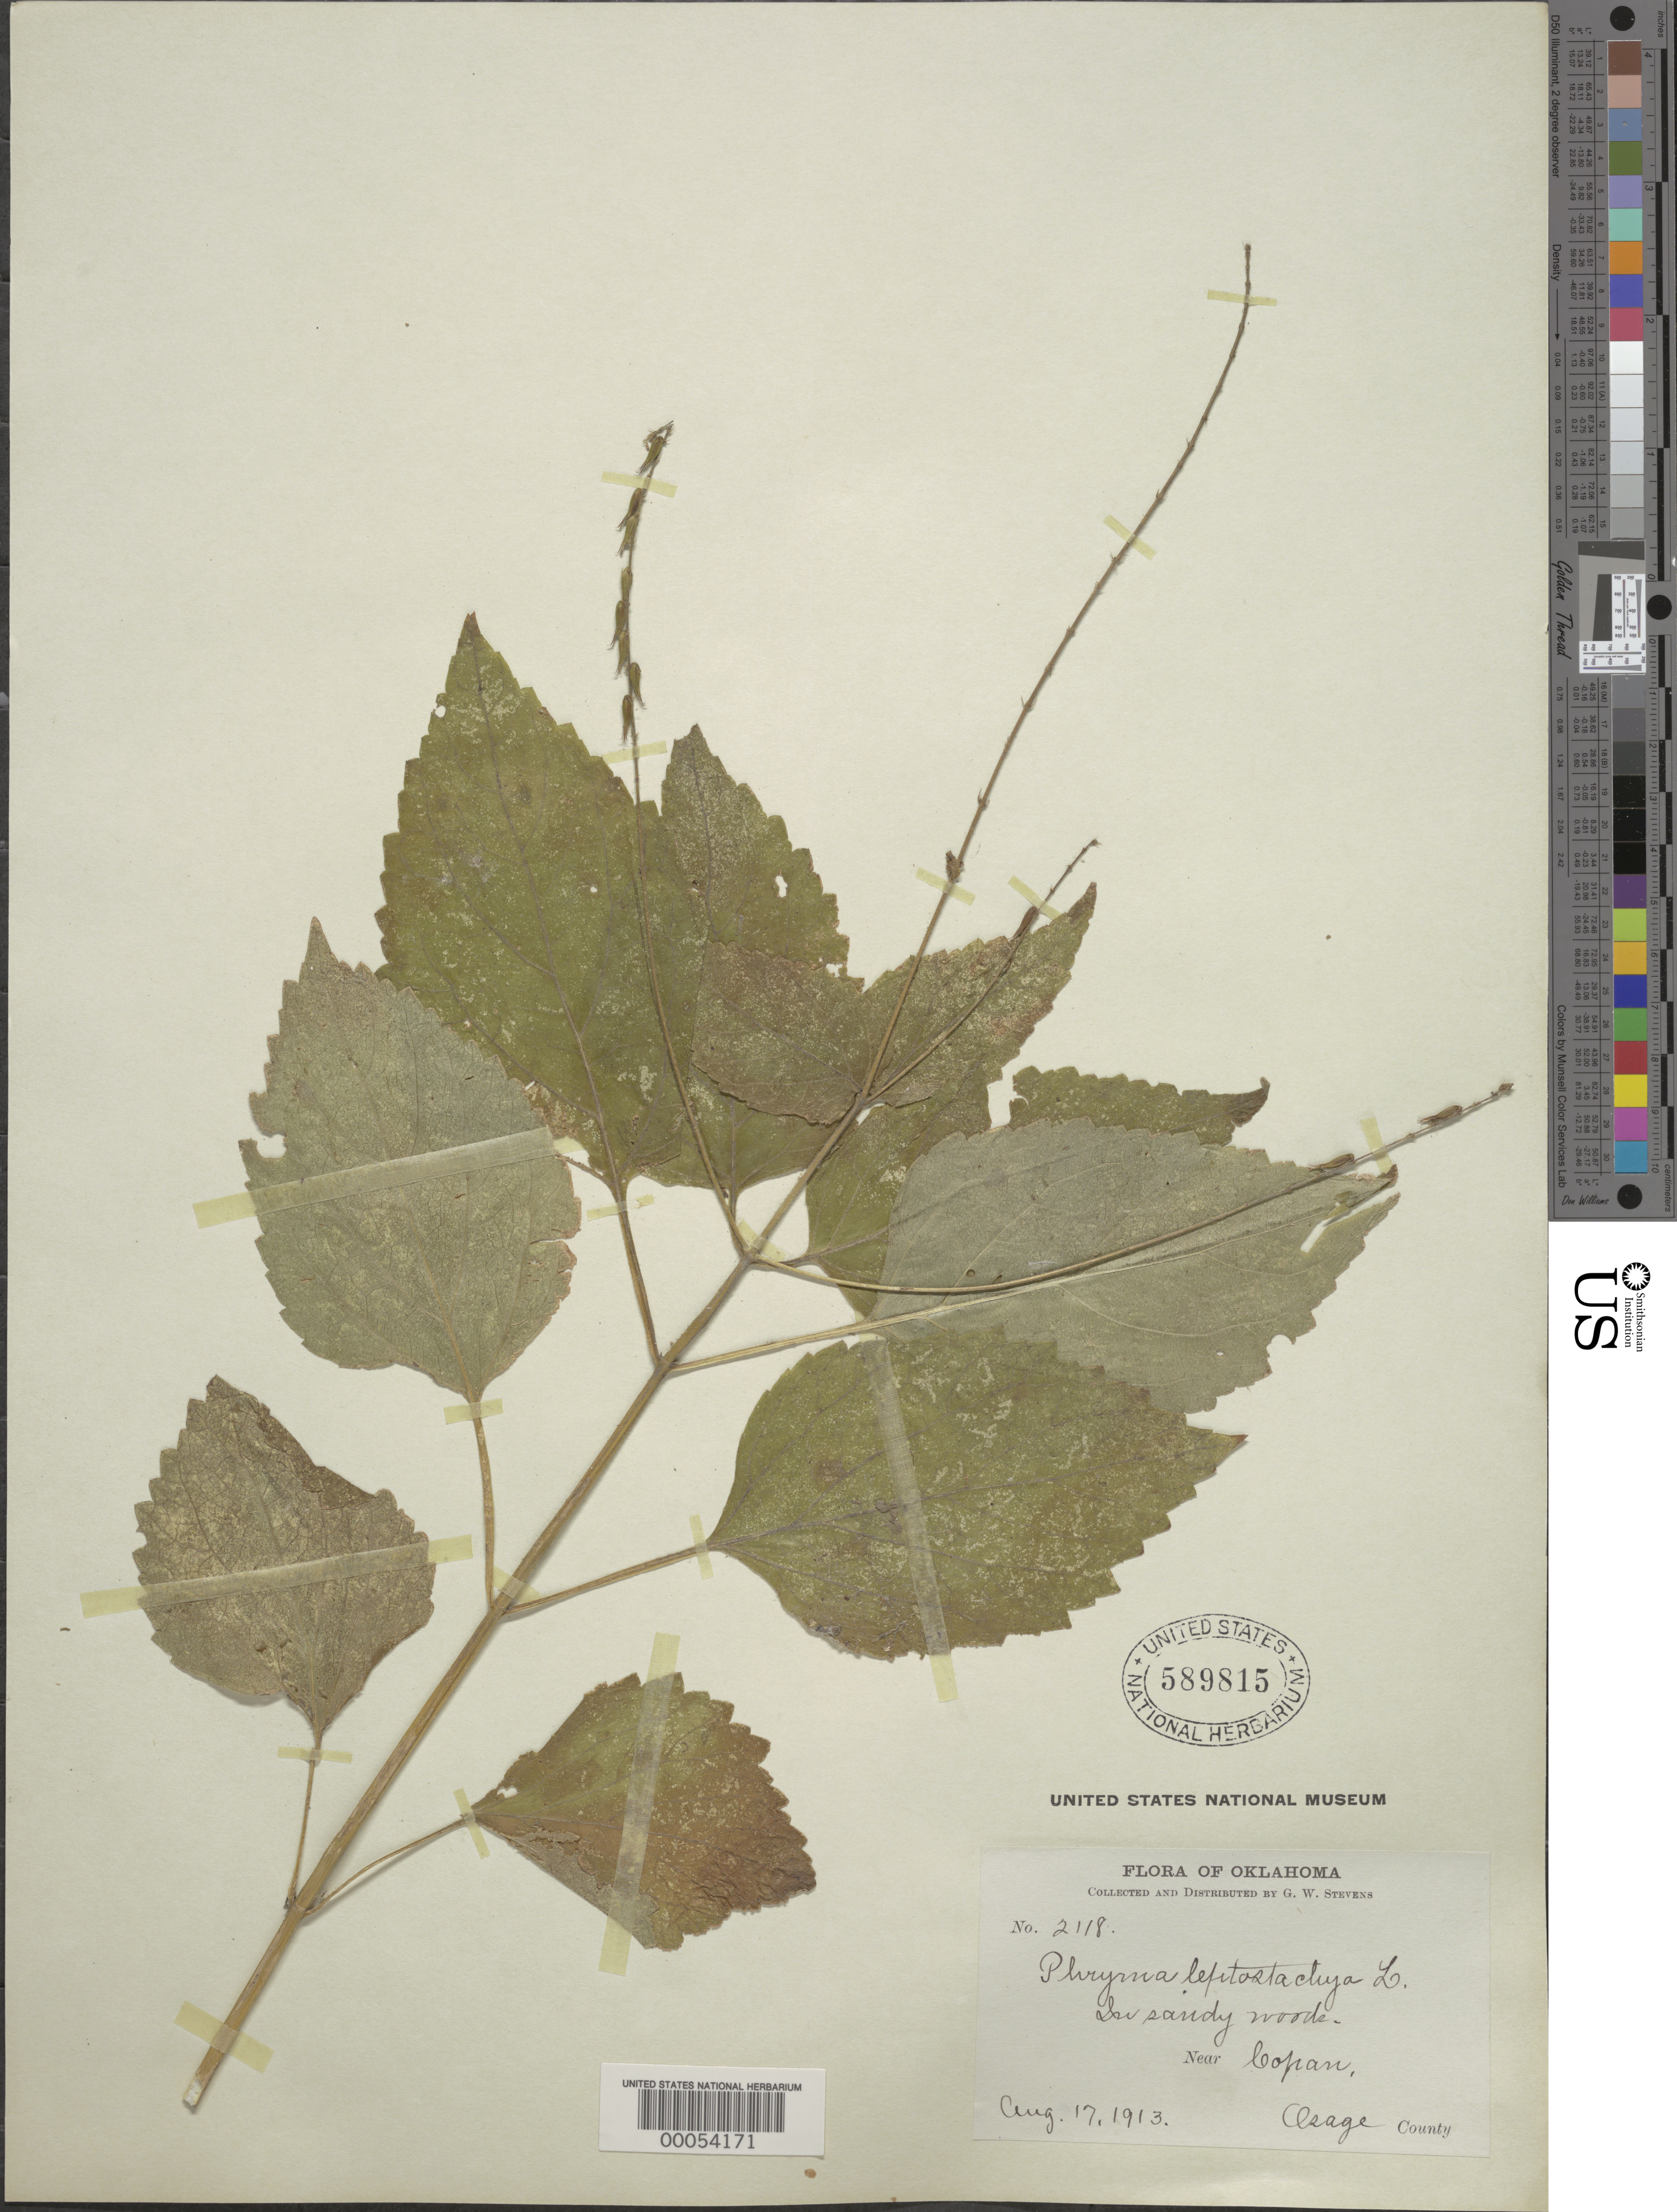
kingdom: Plantae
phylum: Tracheophyta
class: Magnoliopsida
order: Lamiales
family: Phrymaceae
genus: Phryma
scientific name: Phryma leptostachya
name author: L.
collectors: G. W. Stevens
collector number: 2118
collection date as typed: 17 Aug 1913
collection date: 1913-08-17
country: United States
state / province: Oklahoma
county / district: Osage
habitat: In sandy woods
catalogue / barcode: US 589815